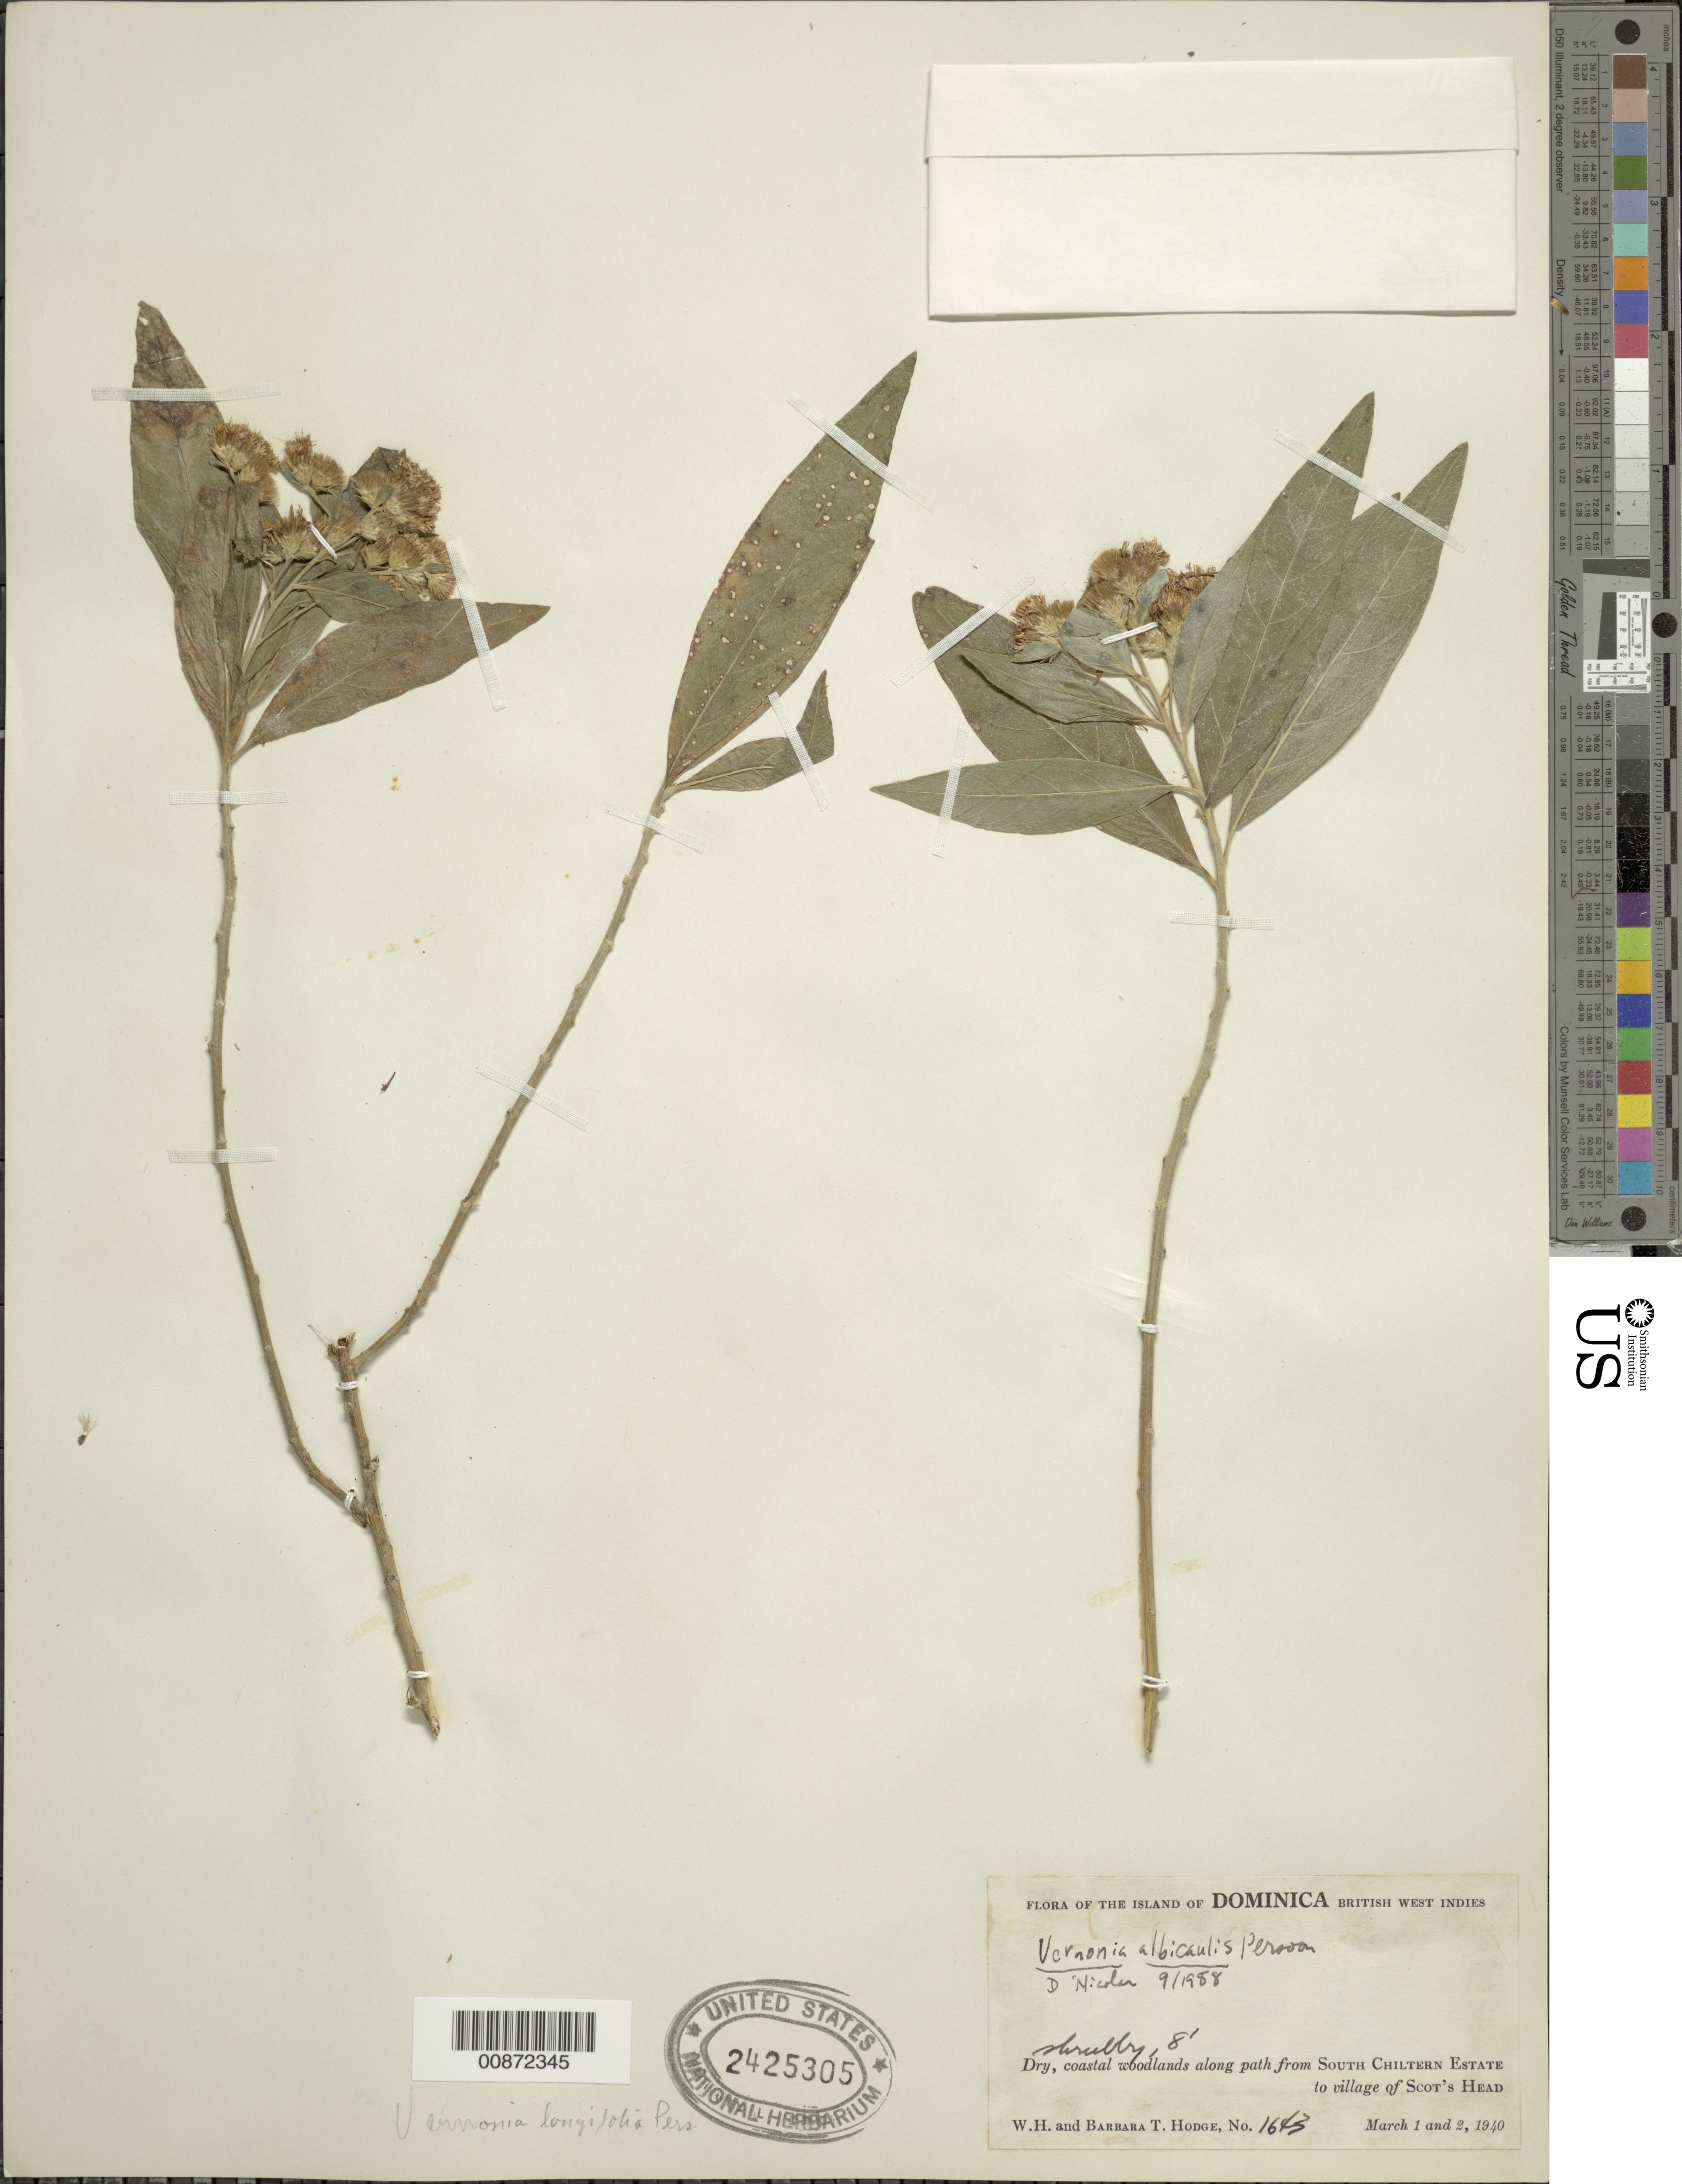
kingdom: Plantae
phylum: Tracheophyta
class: Magnoliopsida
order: Asterales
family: Asteraceae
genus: Lepidaploa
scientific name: Lepidaploa glabra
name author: (Willd.) H. Rob.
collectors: W. Hodge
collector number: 1643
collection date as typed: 01 Mar 1940 and 02 Mar 1940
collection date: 1940-03-01,1940-03-02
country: Dominica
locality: Path from South Chiltern Estate to village of Scot's Head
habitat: Dry coastal woodlands, along path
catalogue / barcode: US 2425305